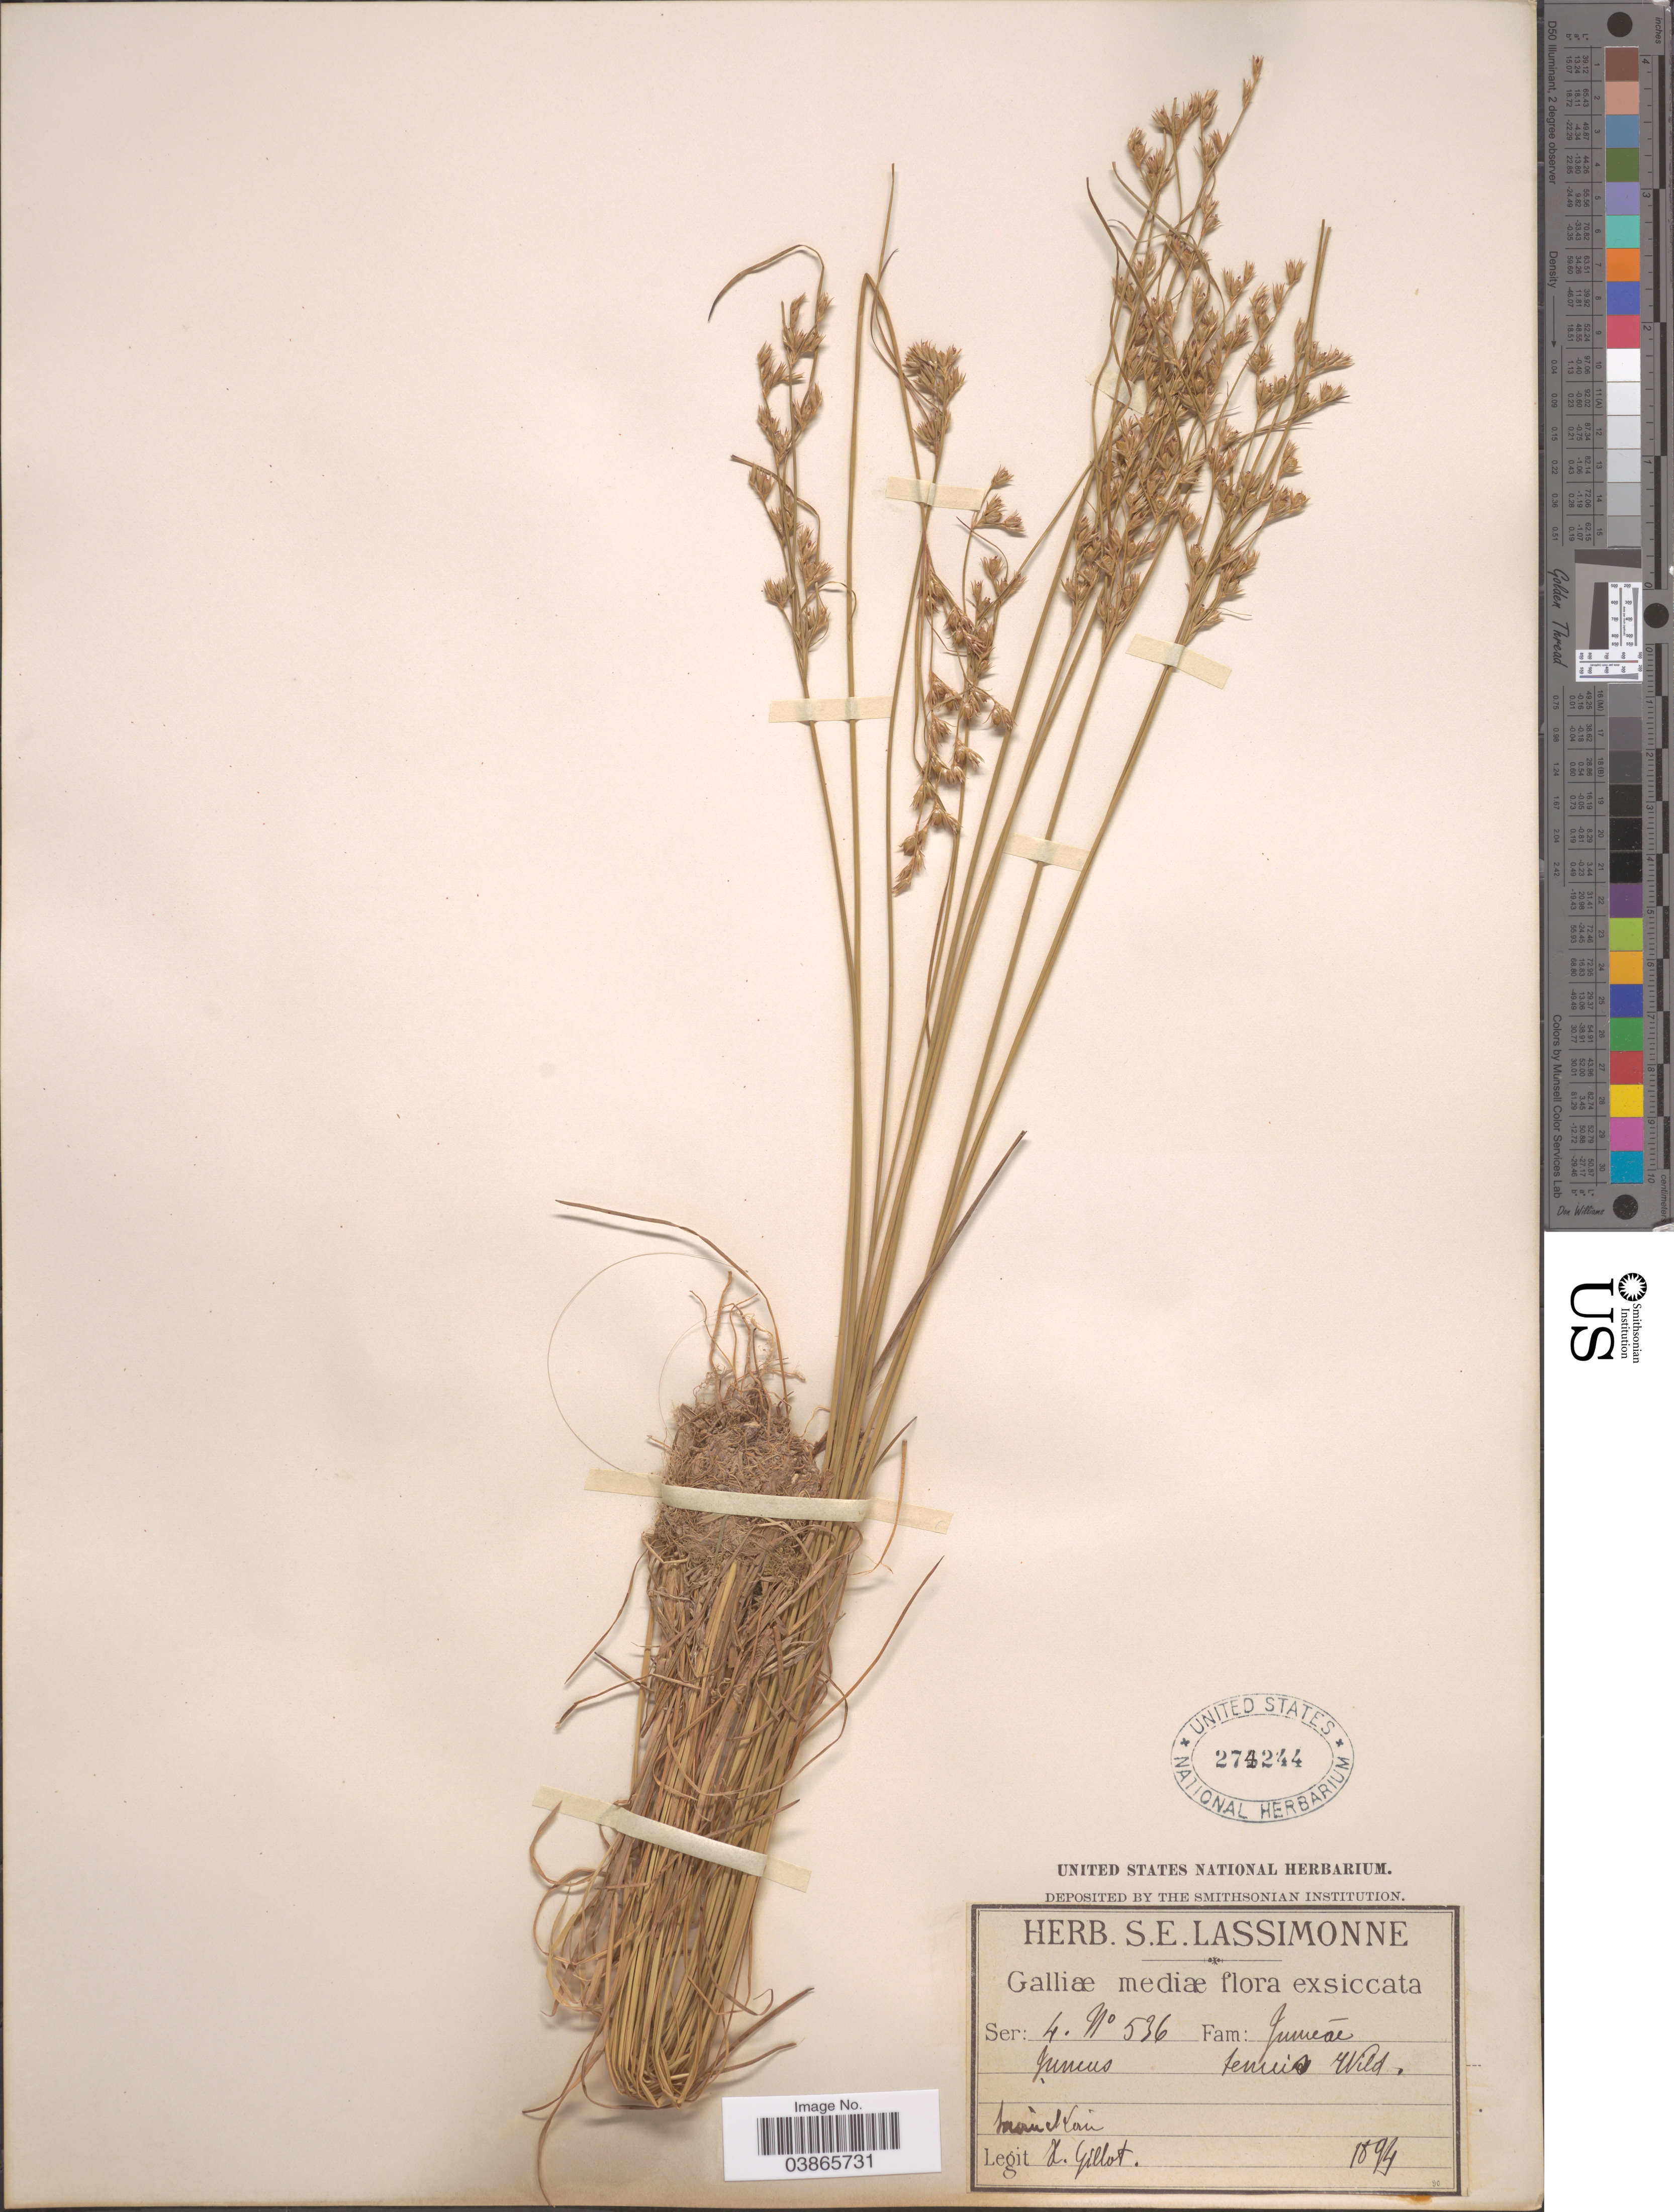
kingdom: Plantae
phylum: Tracheophyta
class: Liliopsida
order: Poales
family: Juncaceae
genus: Juncus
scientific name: Juncus tenuis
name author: Willd.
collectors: X. Gillot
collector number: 536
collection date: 1894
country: France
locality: Galliæ mediæ. [illegible text] Kern[interpreted].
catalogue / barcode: US 274244